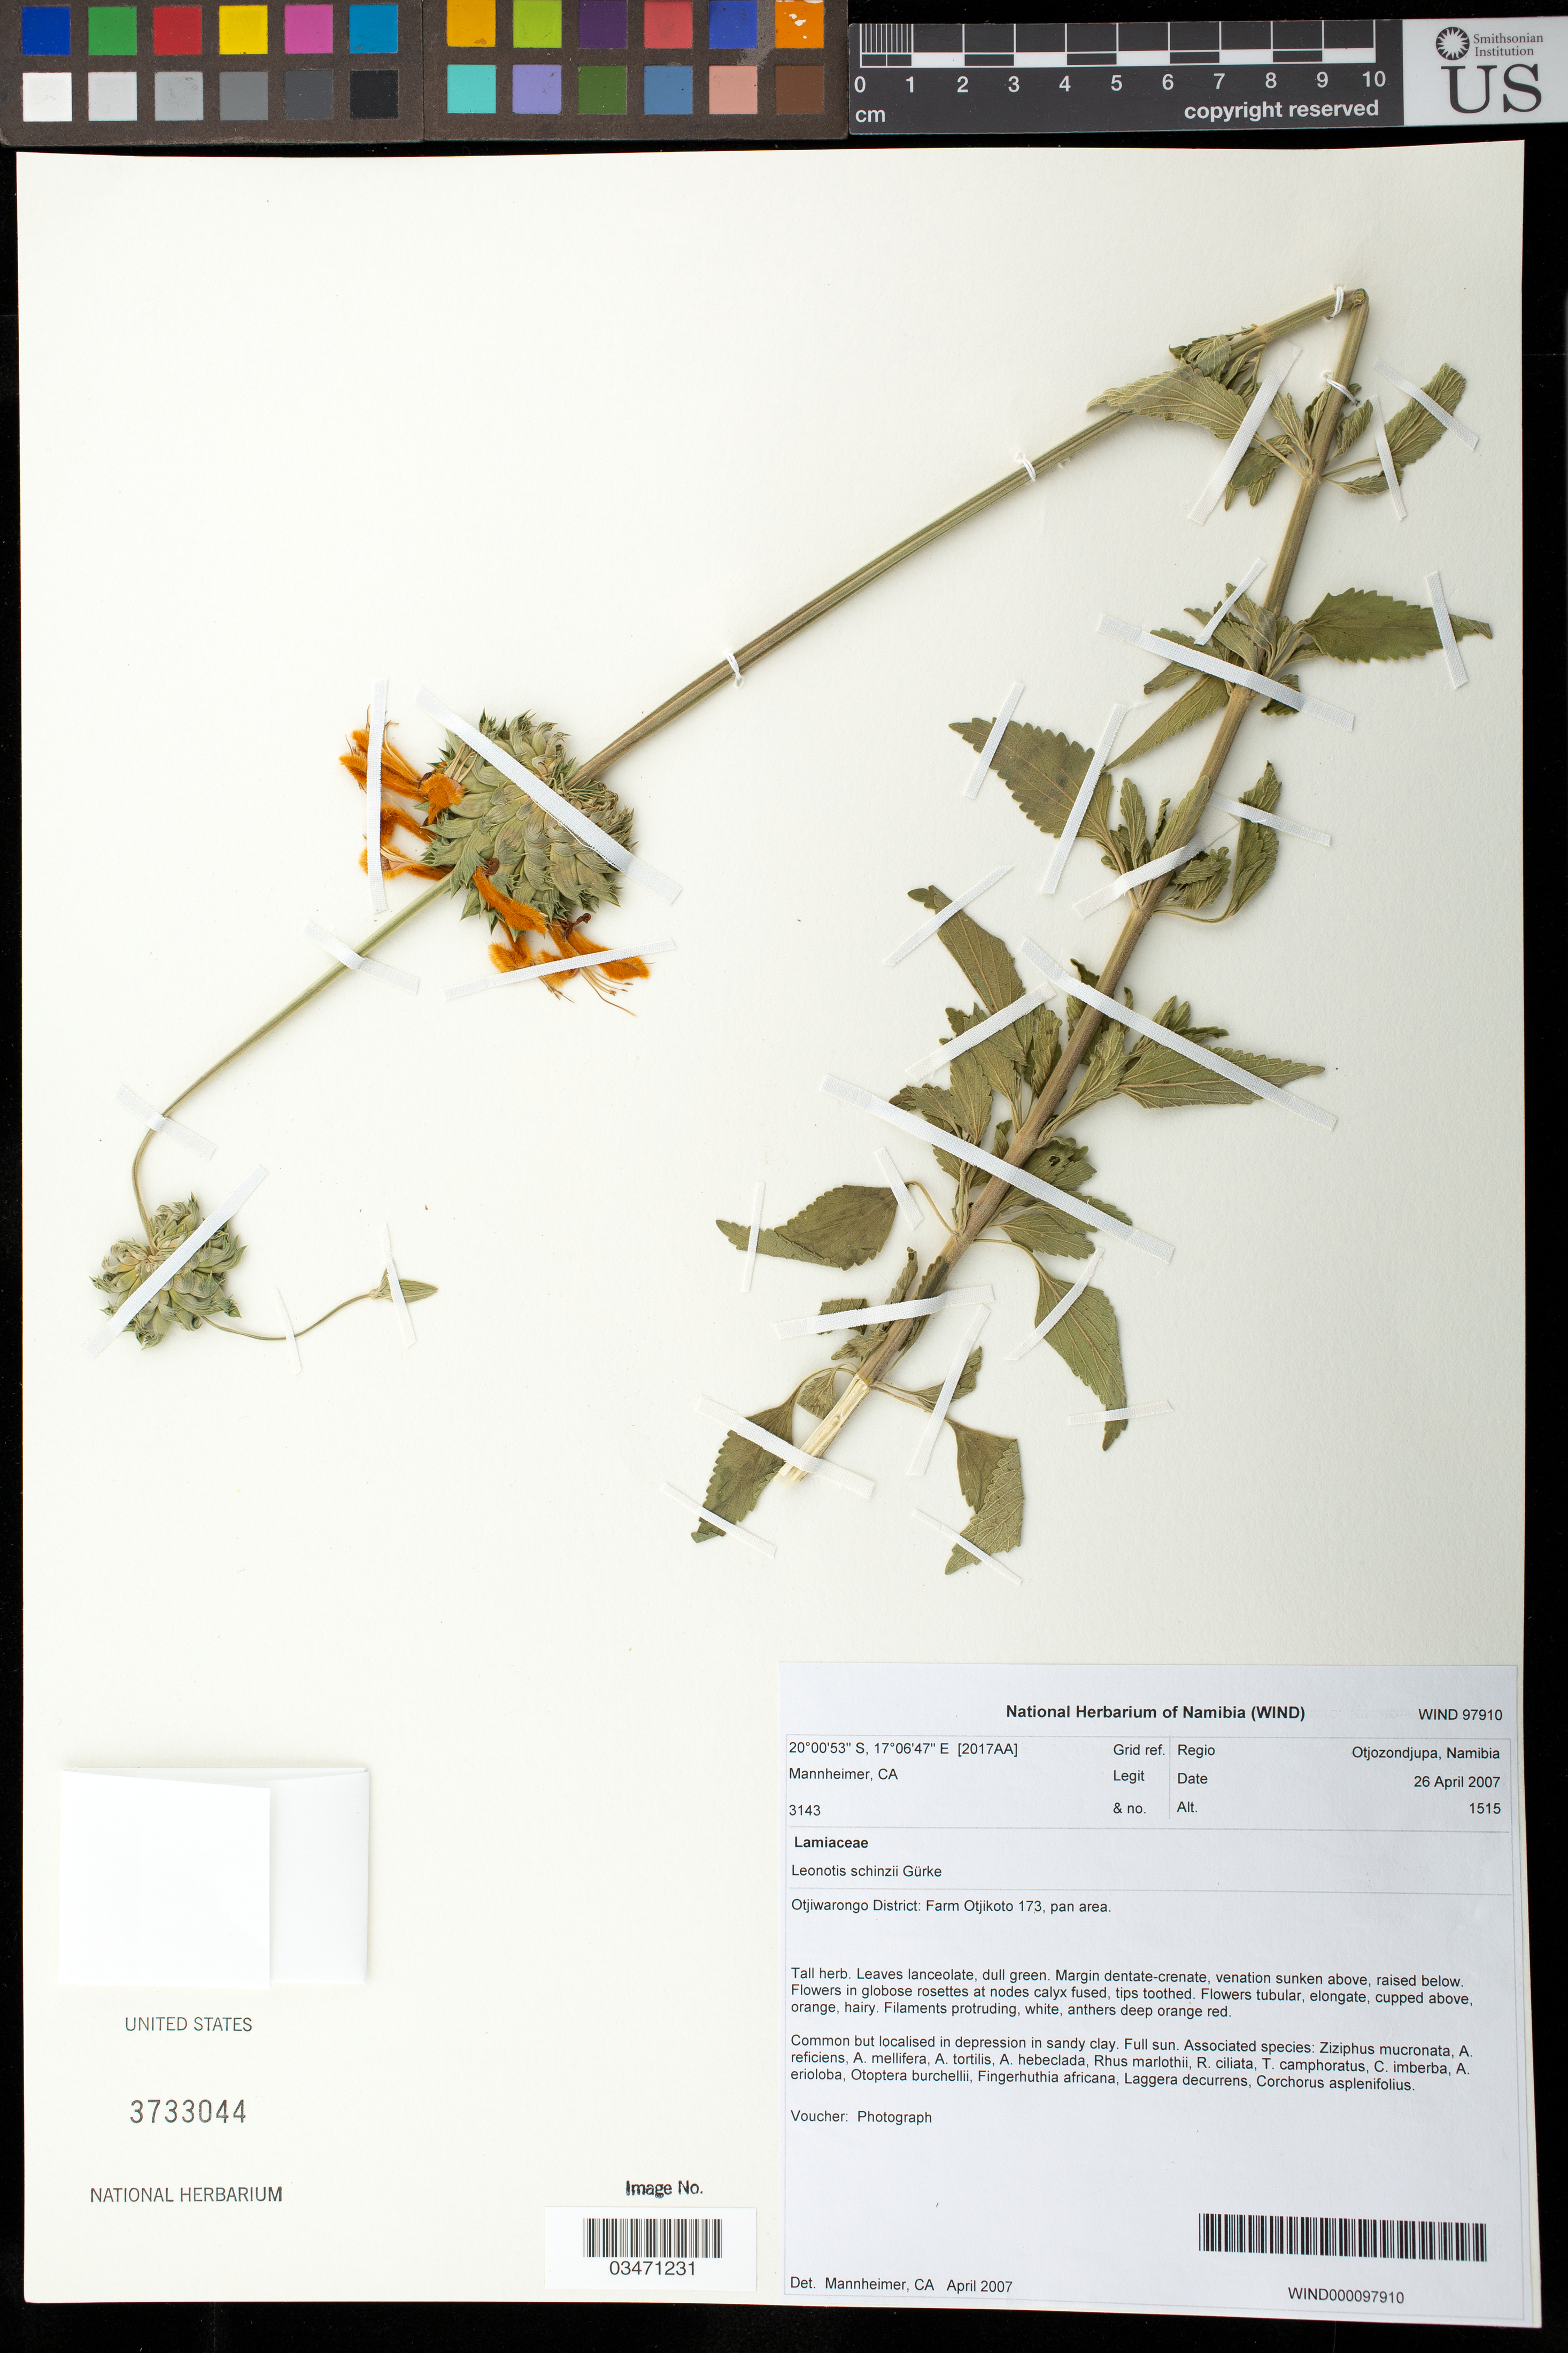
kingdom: Plantae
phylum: Tracheophyta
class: Magnoliopsida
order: Lamiales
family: Lamiaceae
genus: Leonotis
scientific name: Leonotis schinzii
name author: Gürke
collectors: C. A. Mannheimer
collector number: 3143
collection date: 2007-04-26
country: Namibia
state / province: Otjozondjupa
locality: Farm Otjikoto 173, pan area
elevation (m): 1515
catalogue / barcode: US 3733044